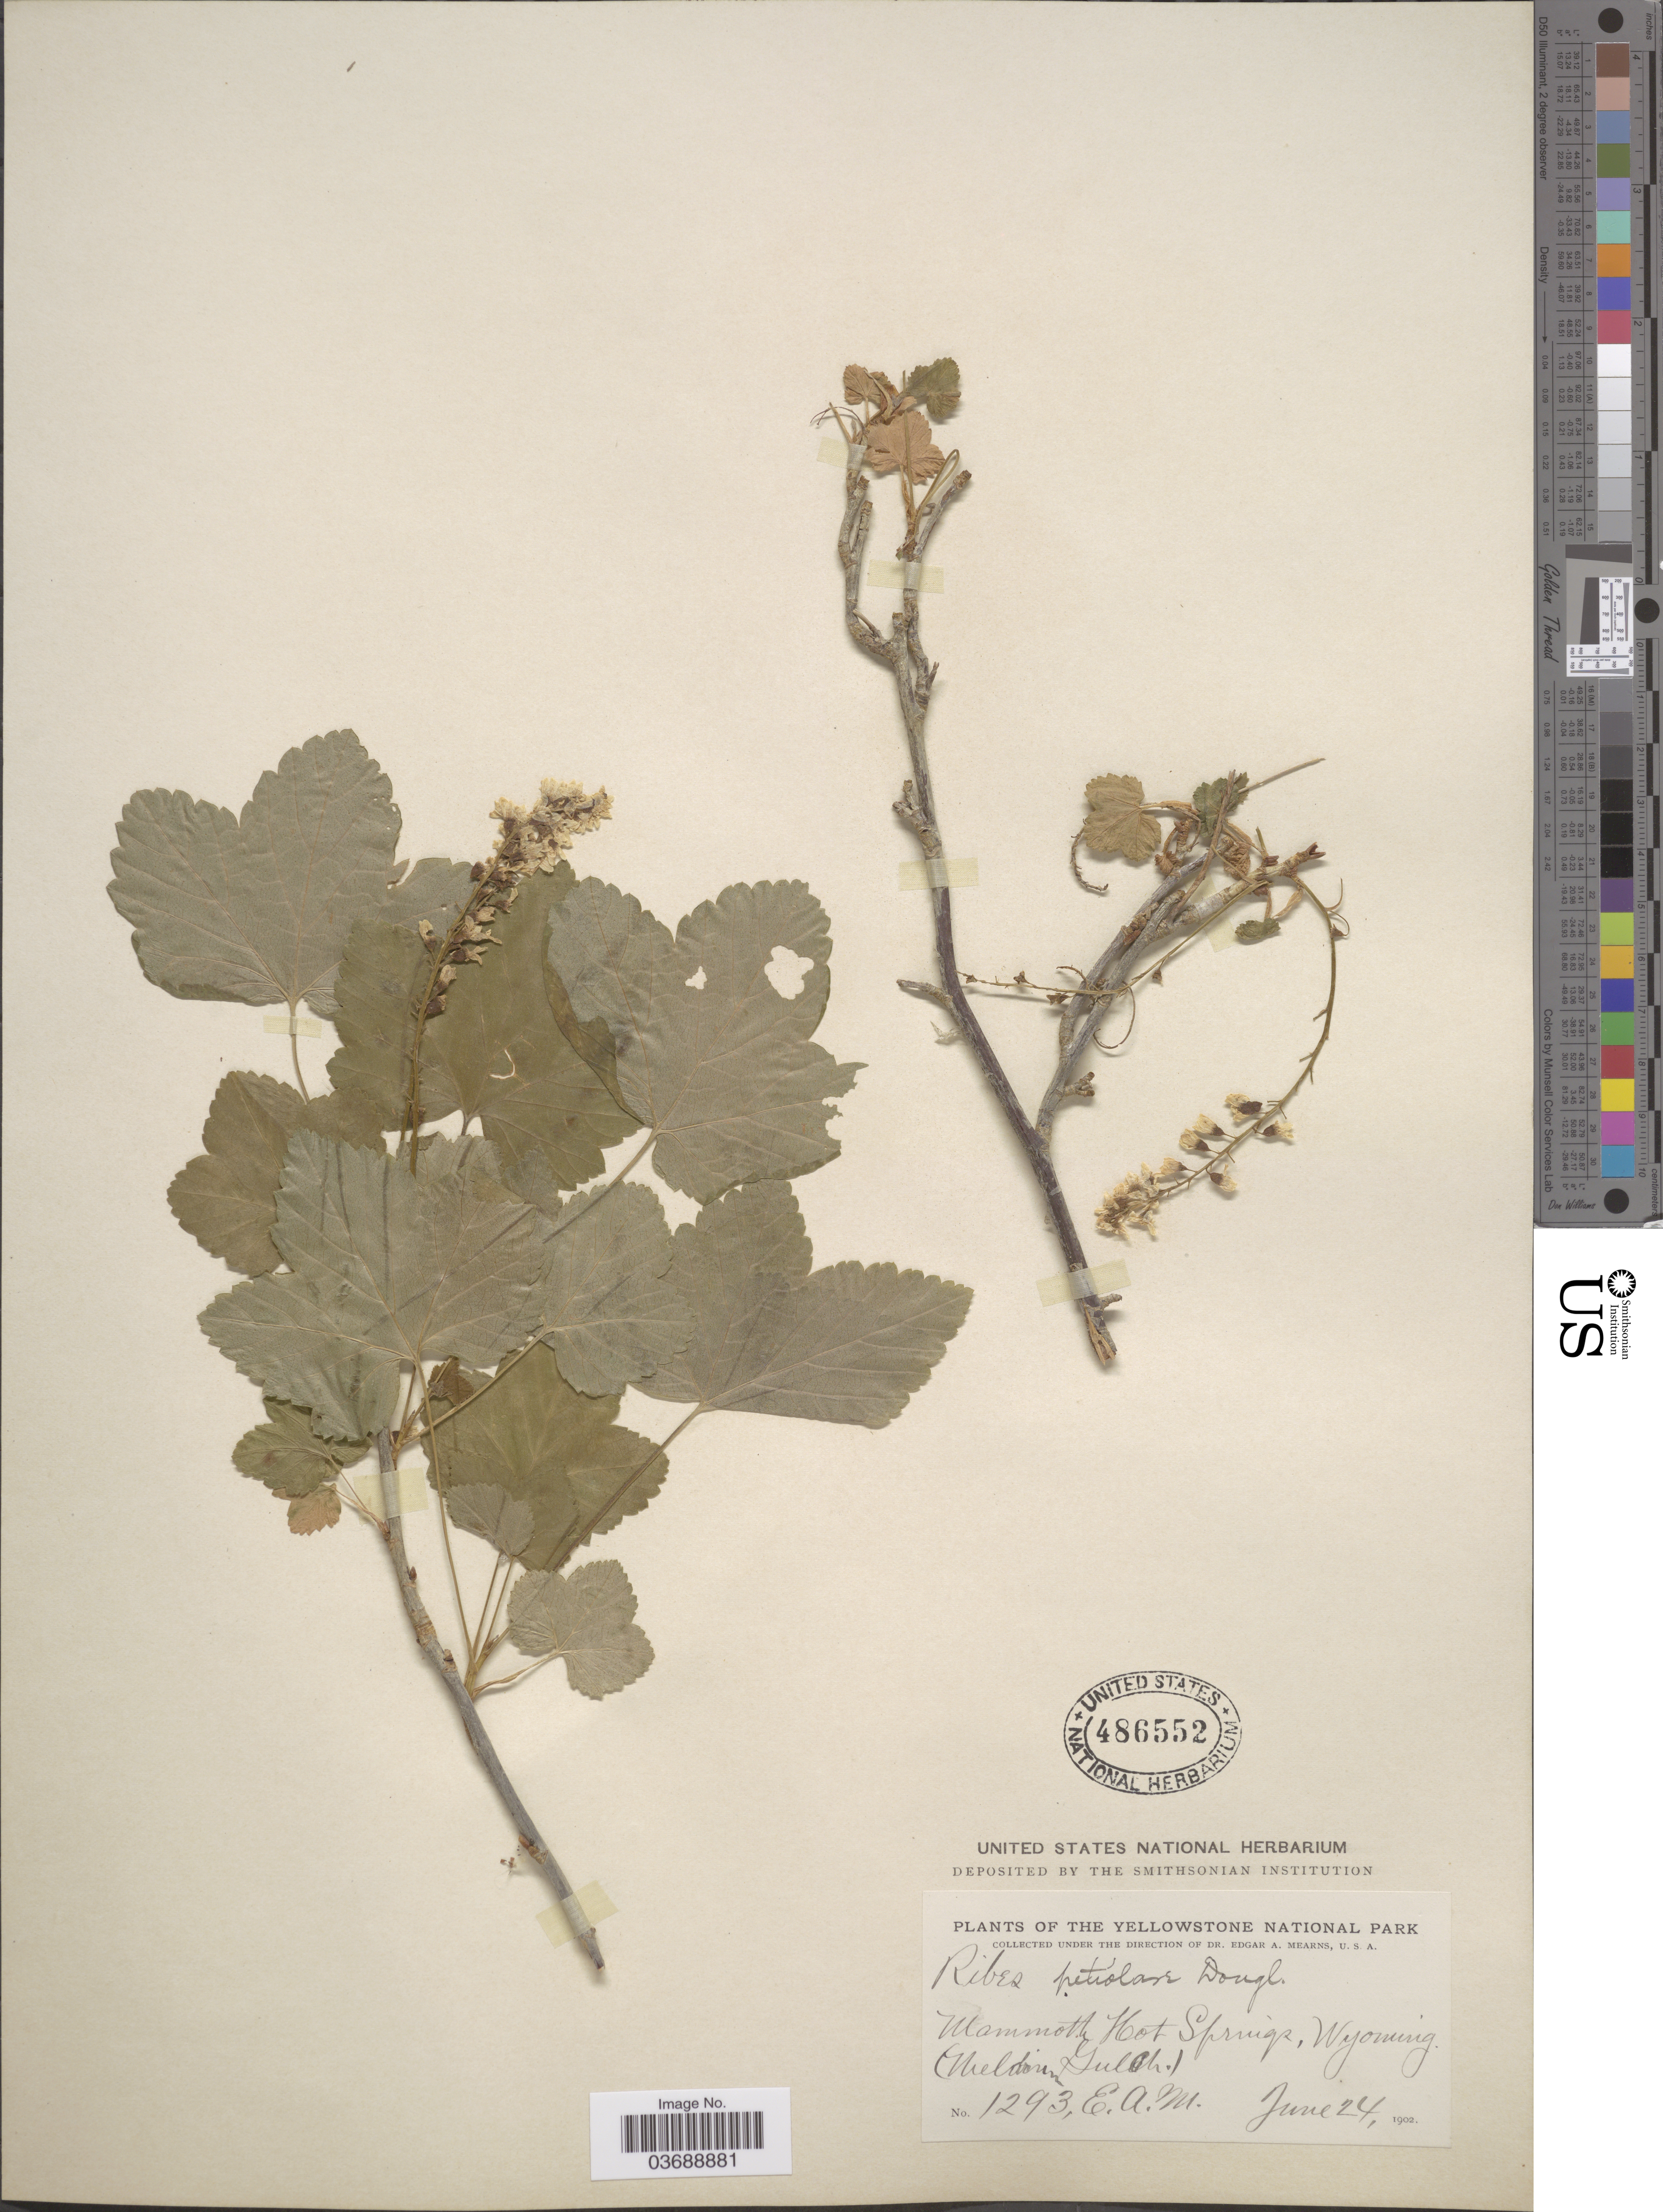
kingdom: Plantae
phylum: Tracheophyta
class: Magnoliopsida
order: Saxifragales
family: Grossulariaceae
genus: Ribes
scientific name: Ribes petiolare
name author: Douglas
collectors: E. A. Mearns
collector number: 1293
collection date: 1902-06-24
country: United States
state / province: Wyoming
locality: The Yellowstone National Park. Mammoth Hot Springs. (Meldrum Gulch.).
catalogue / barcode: US 486552